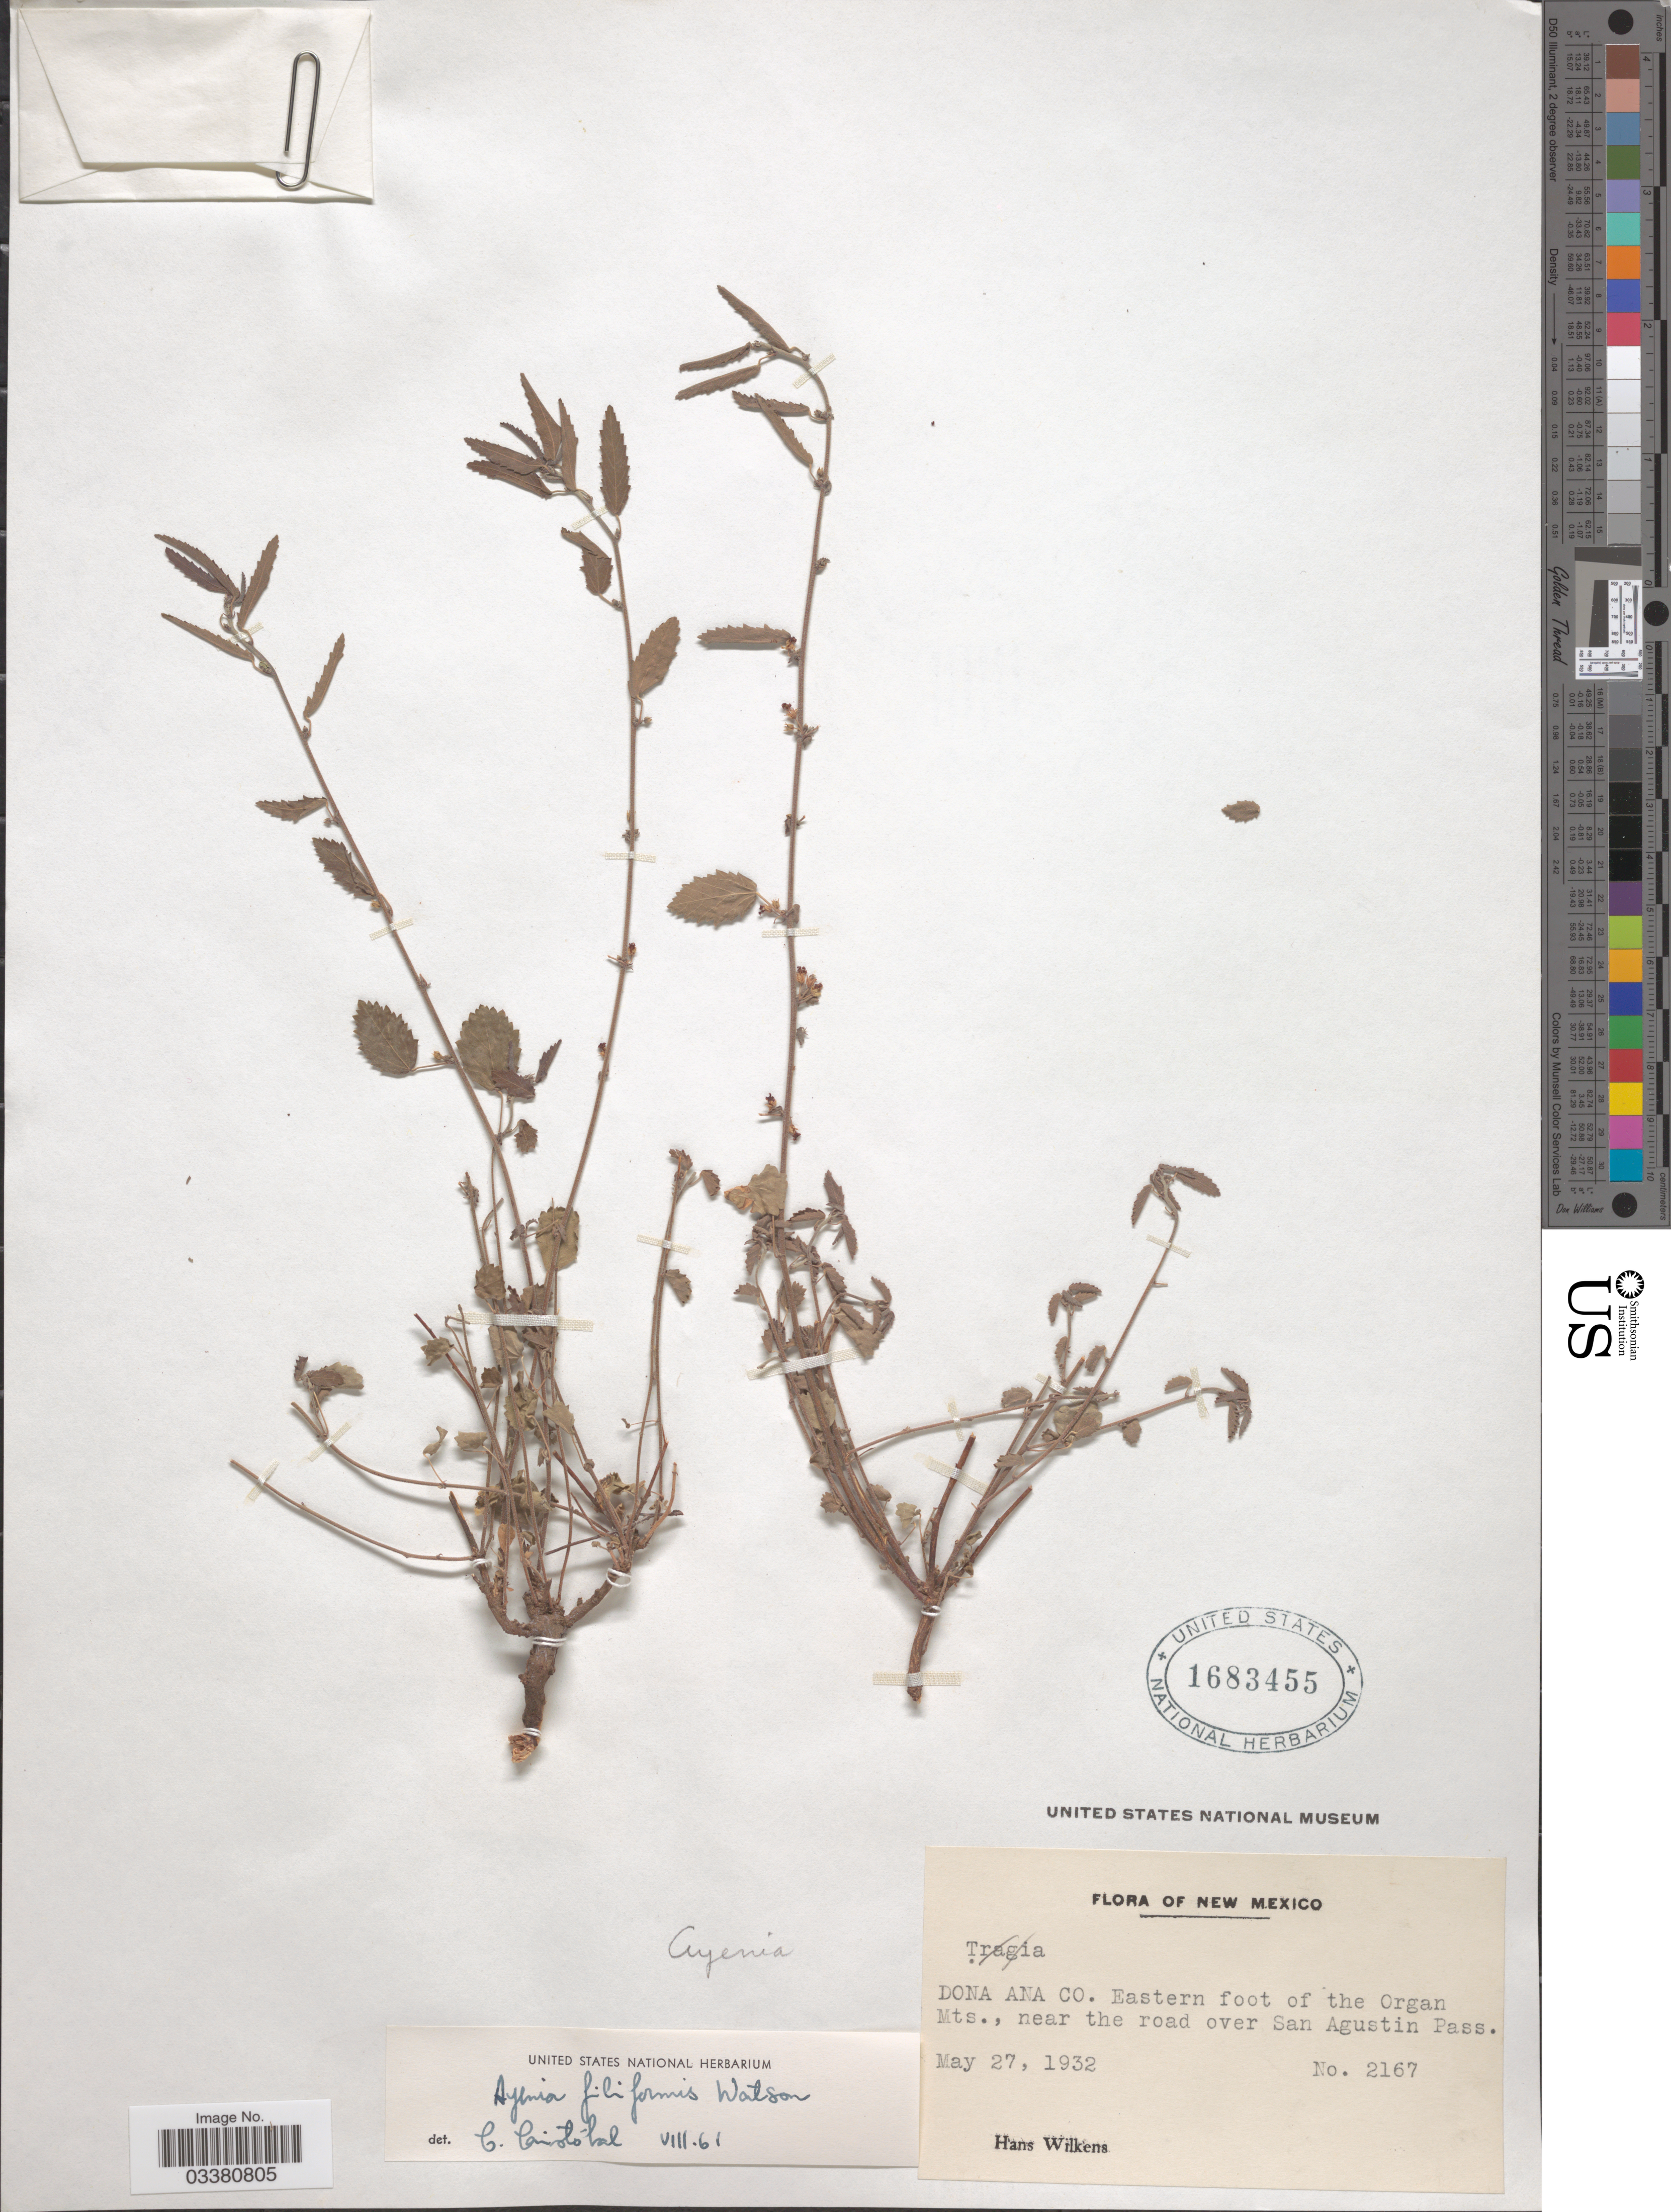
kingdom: Plantae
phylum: Tracheophyta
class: Magnoliopsida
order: Malvales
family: Malvaceae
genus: Ayenia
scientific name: Ayenia filiformis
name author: S. Watson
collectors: H. Wilkens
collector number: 2167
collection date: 1932-05-27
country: United States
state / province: New Mexico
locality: Dona Ana Co. Eastern foot of the Organ Mts., near the road over San Agustin Pass.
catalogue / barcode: US 1683455